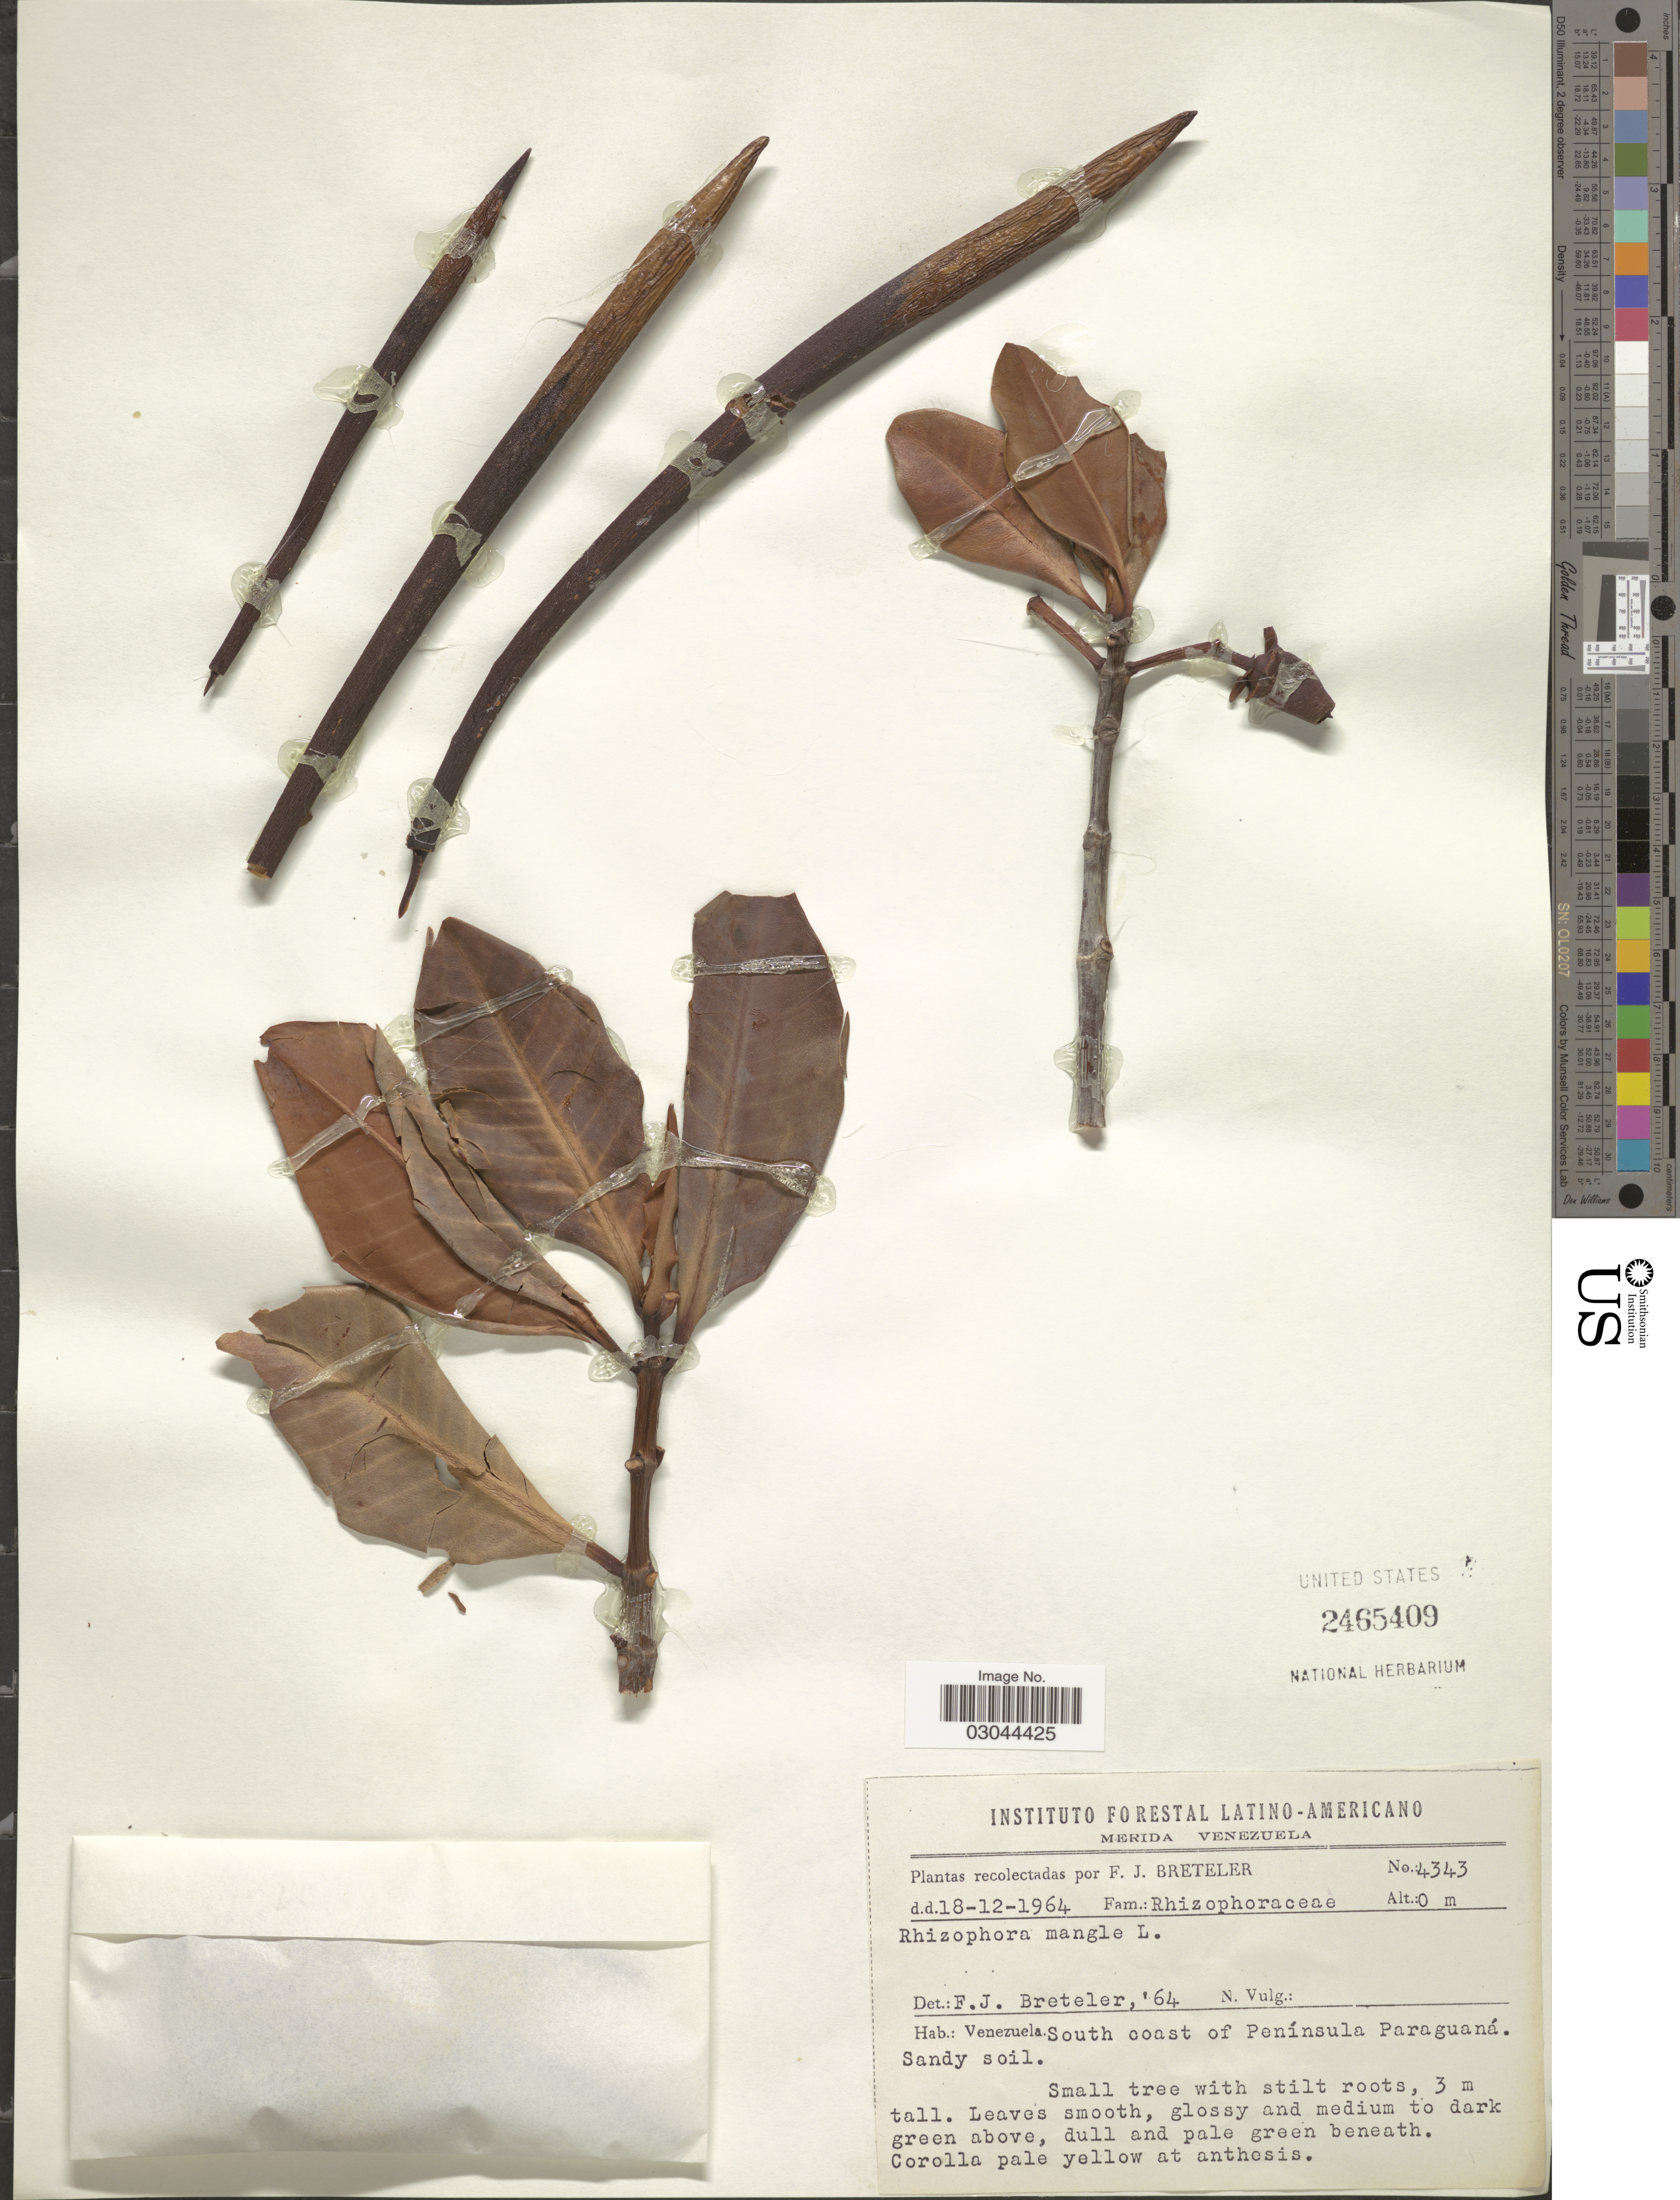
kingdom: Plantae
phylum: Tracheophyta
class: Magnoliopsida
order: Malpighiales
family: Rhizophoraceae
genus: Rhizophora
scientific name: Rhizophora mangle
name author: L.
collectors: F. J. Breteler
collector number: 4343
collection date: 1964-12-18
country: Venezuela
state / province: Mérida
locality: South coast of Península Paraguaná.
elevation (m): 0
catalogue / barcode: US 2465409